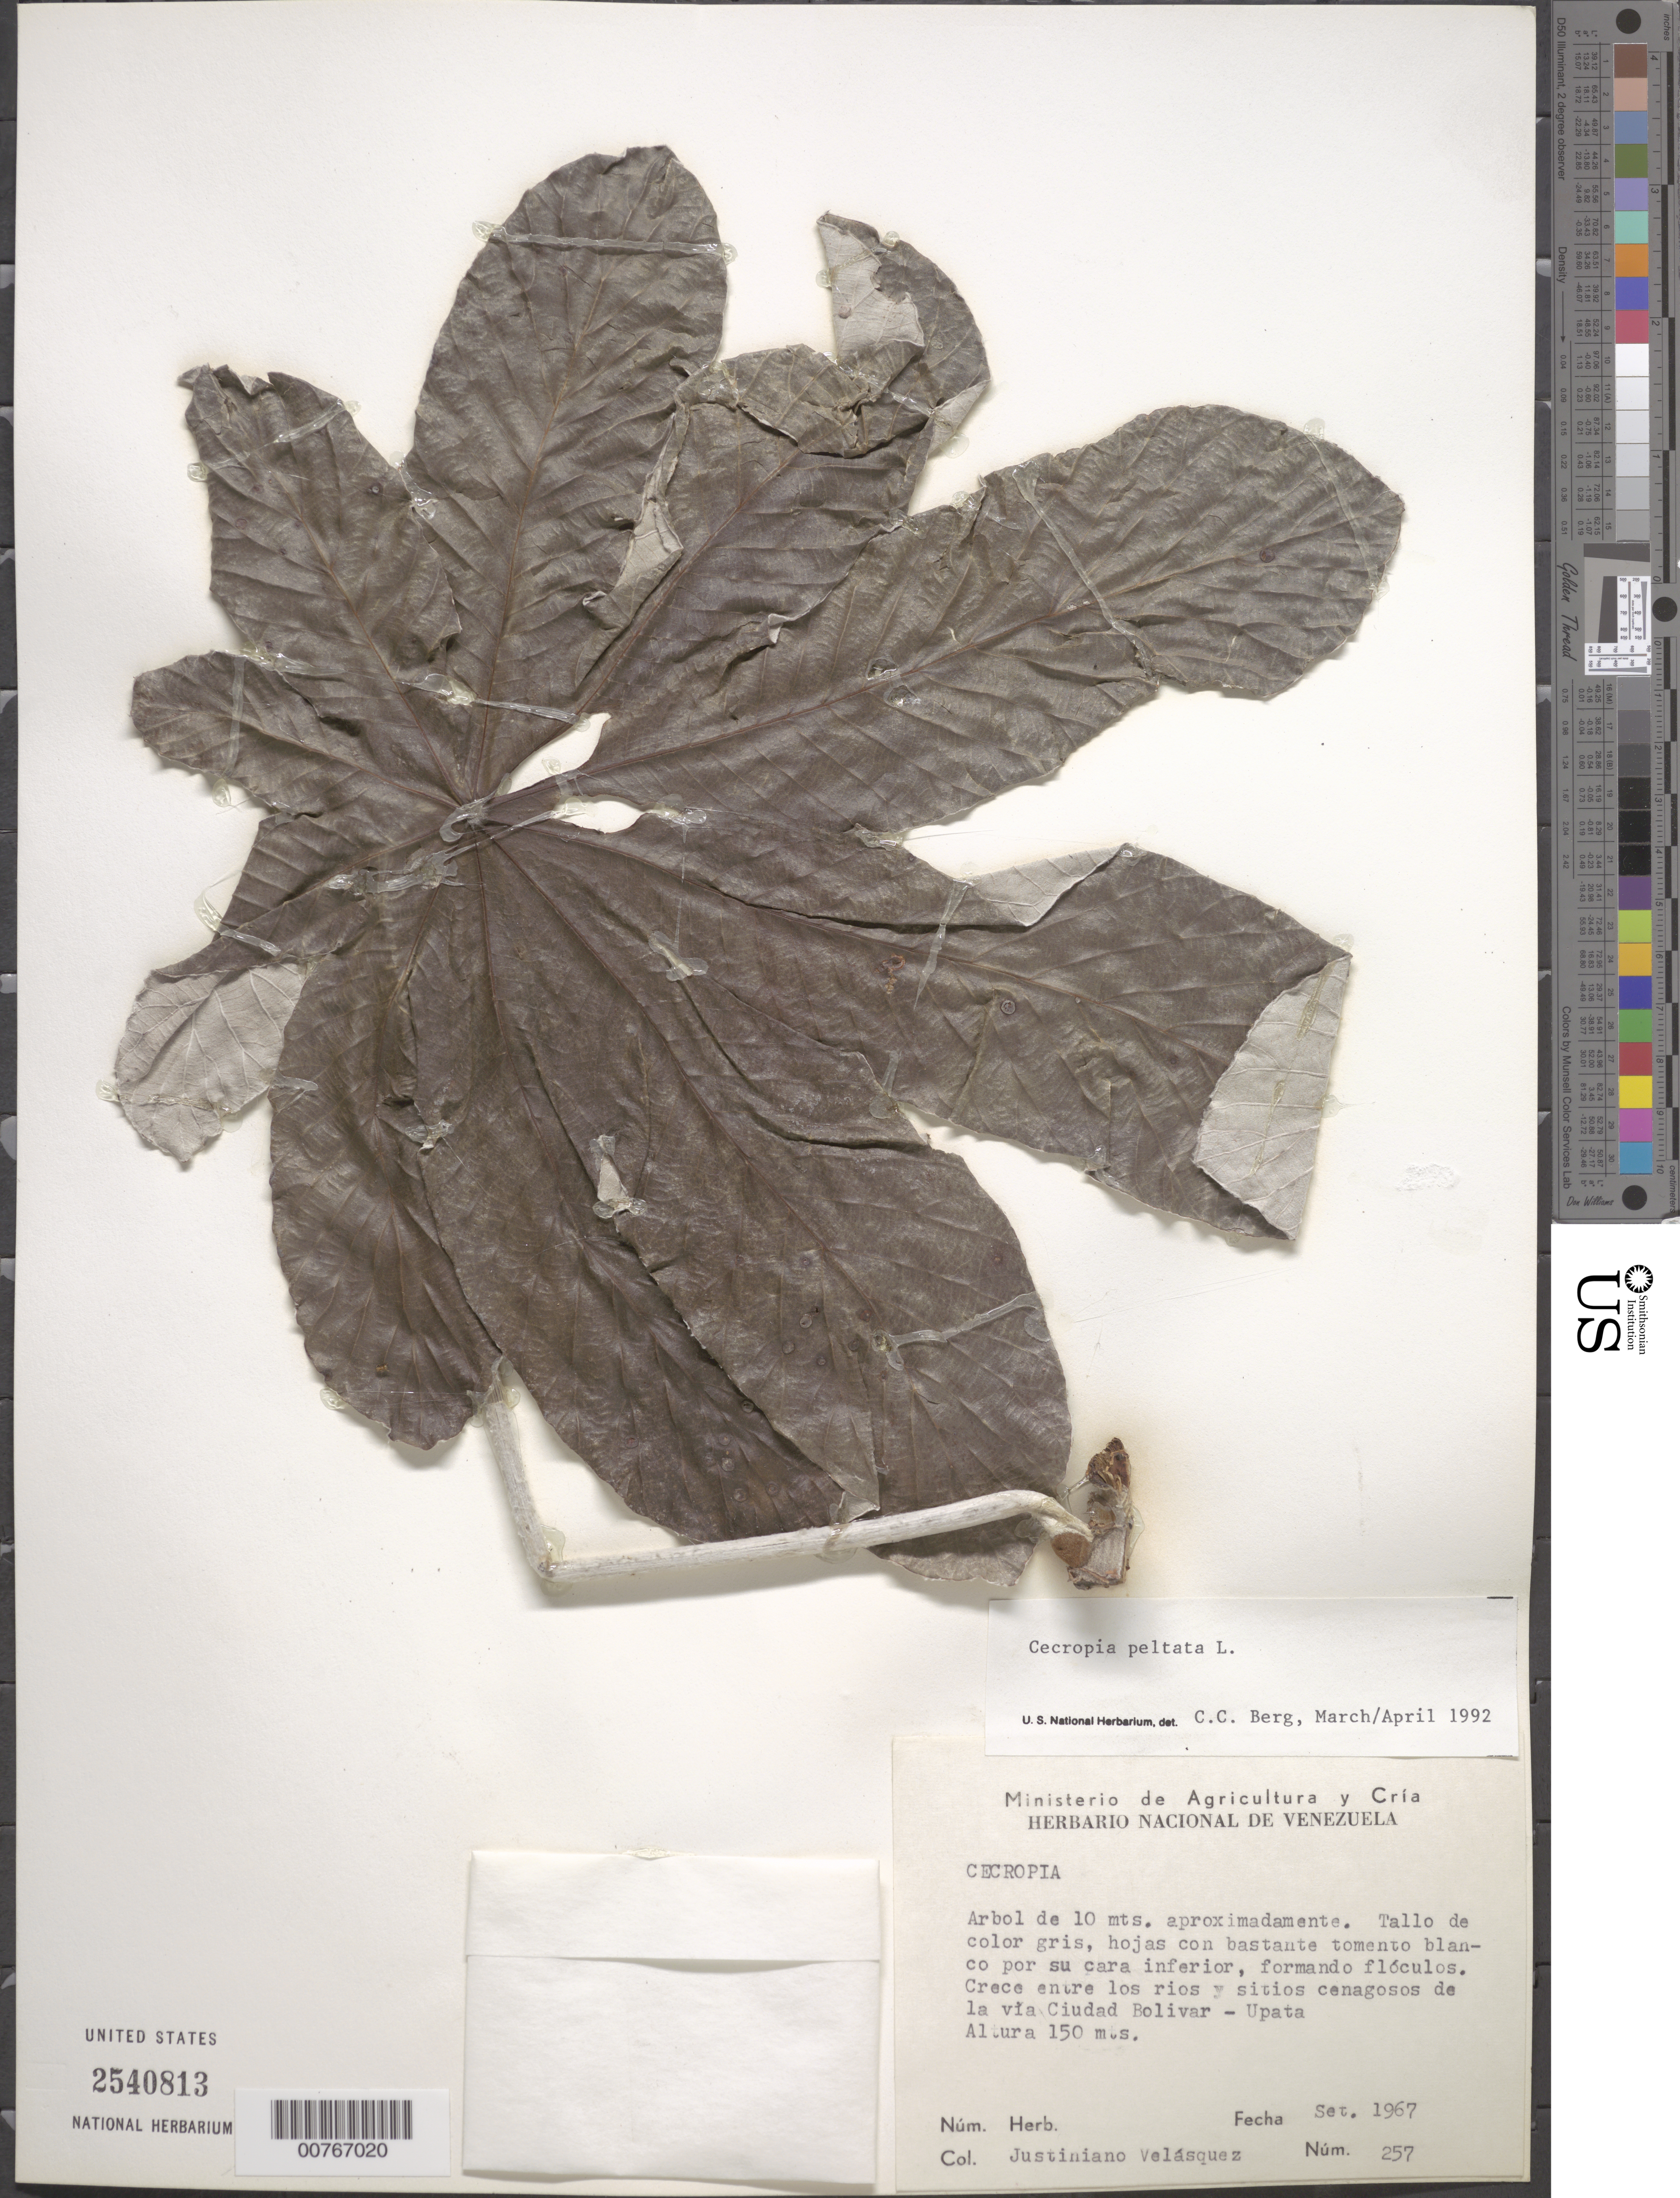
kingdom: Plantae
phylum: Tracheophyta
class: Magnoliopsida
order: Rosales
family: Urticaceae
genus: Cecropia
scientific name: Cecropia peltata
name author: L.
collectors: J. Velasquez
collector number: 257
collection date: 1967-09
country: Venezuela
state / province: Bolivar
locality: Crece entre los rios y sitios cenagosos de la via Ciudad Bolivar - Upata.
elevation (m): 150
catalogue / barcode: US 2540813